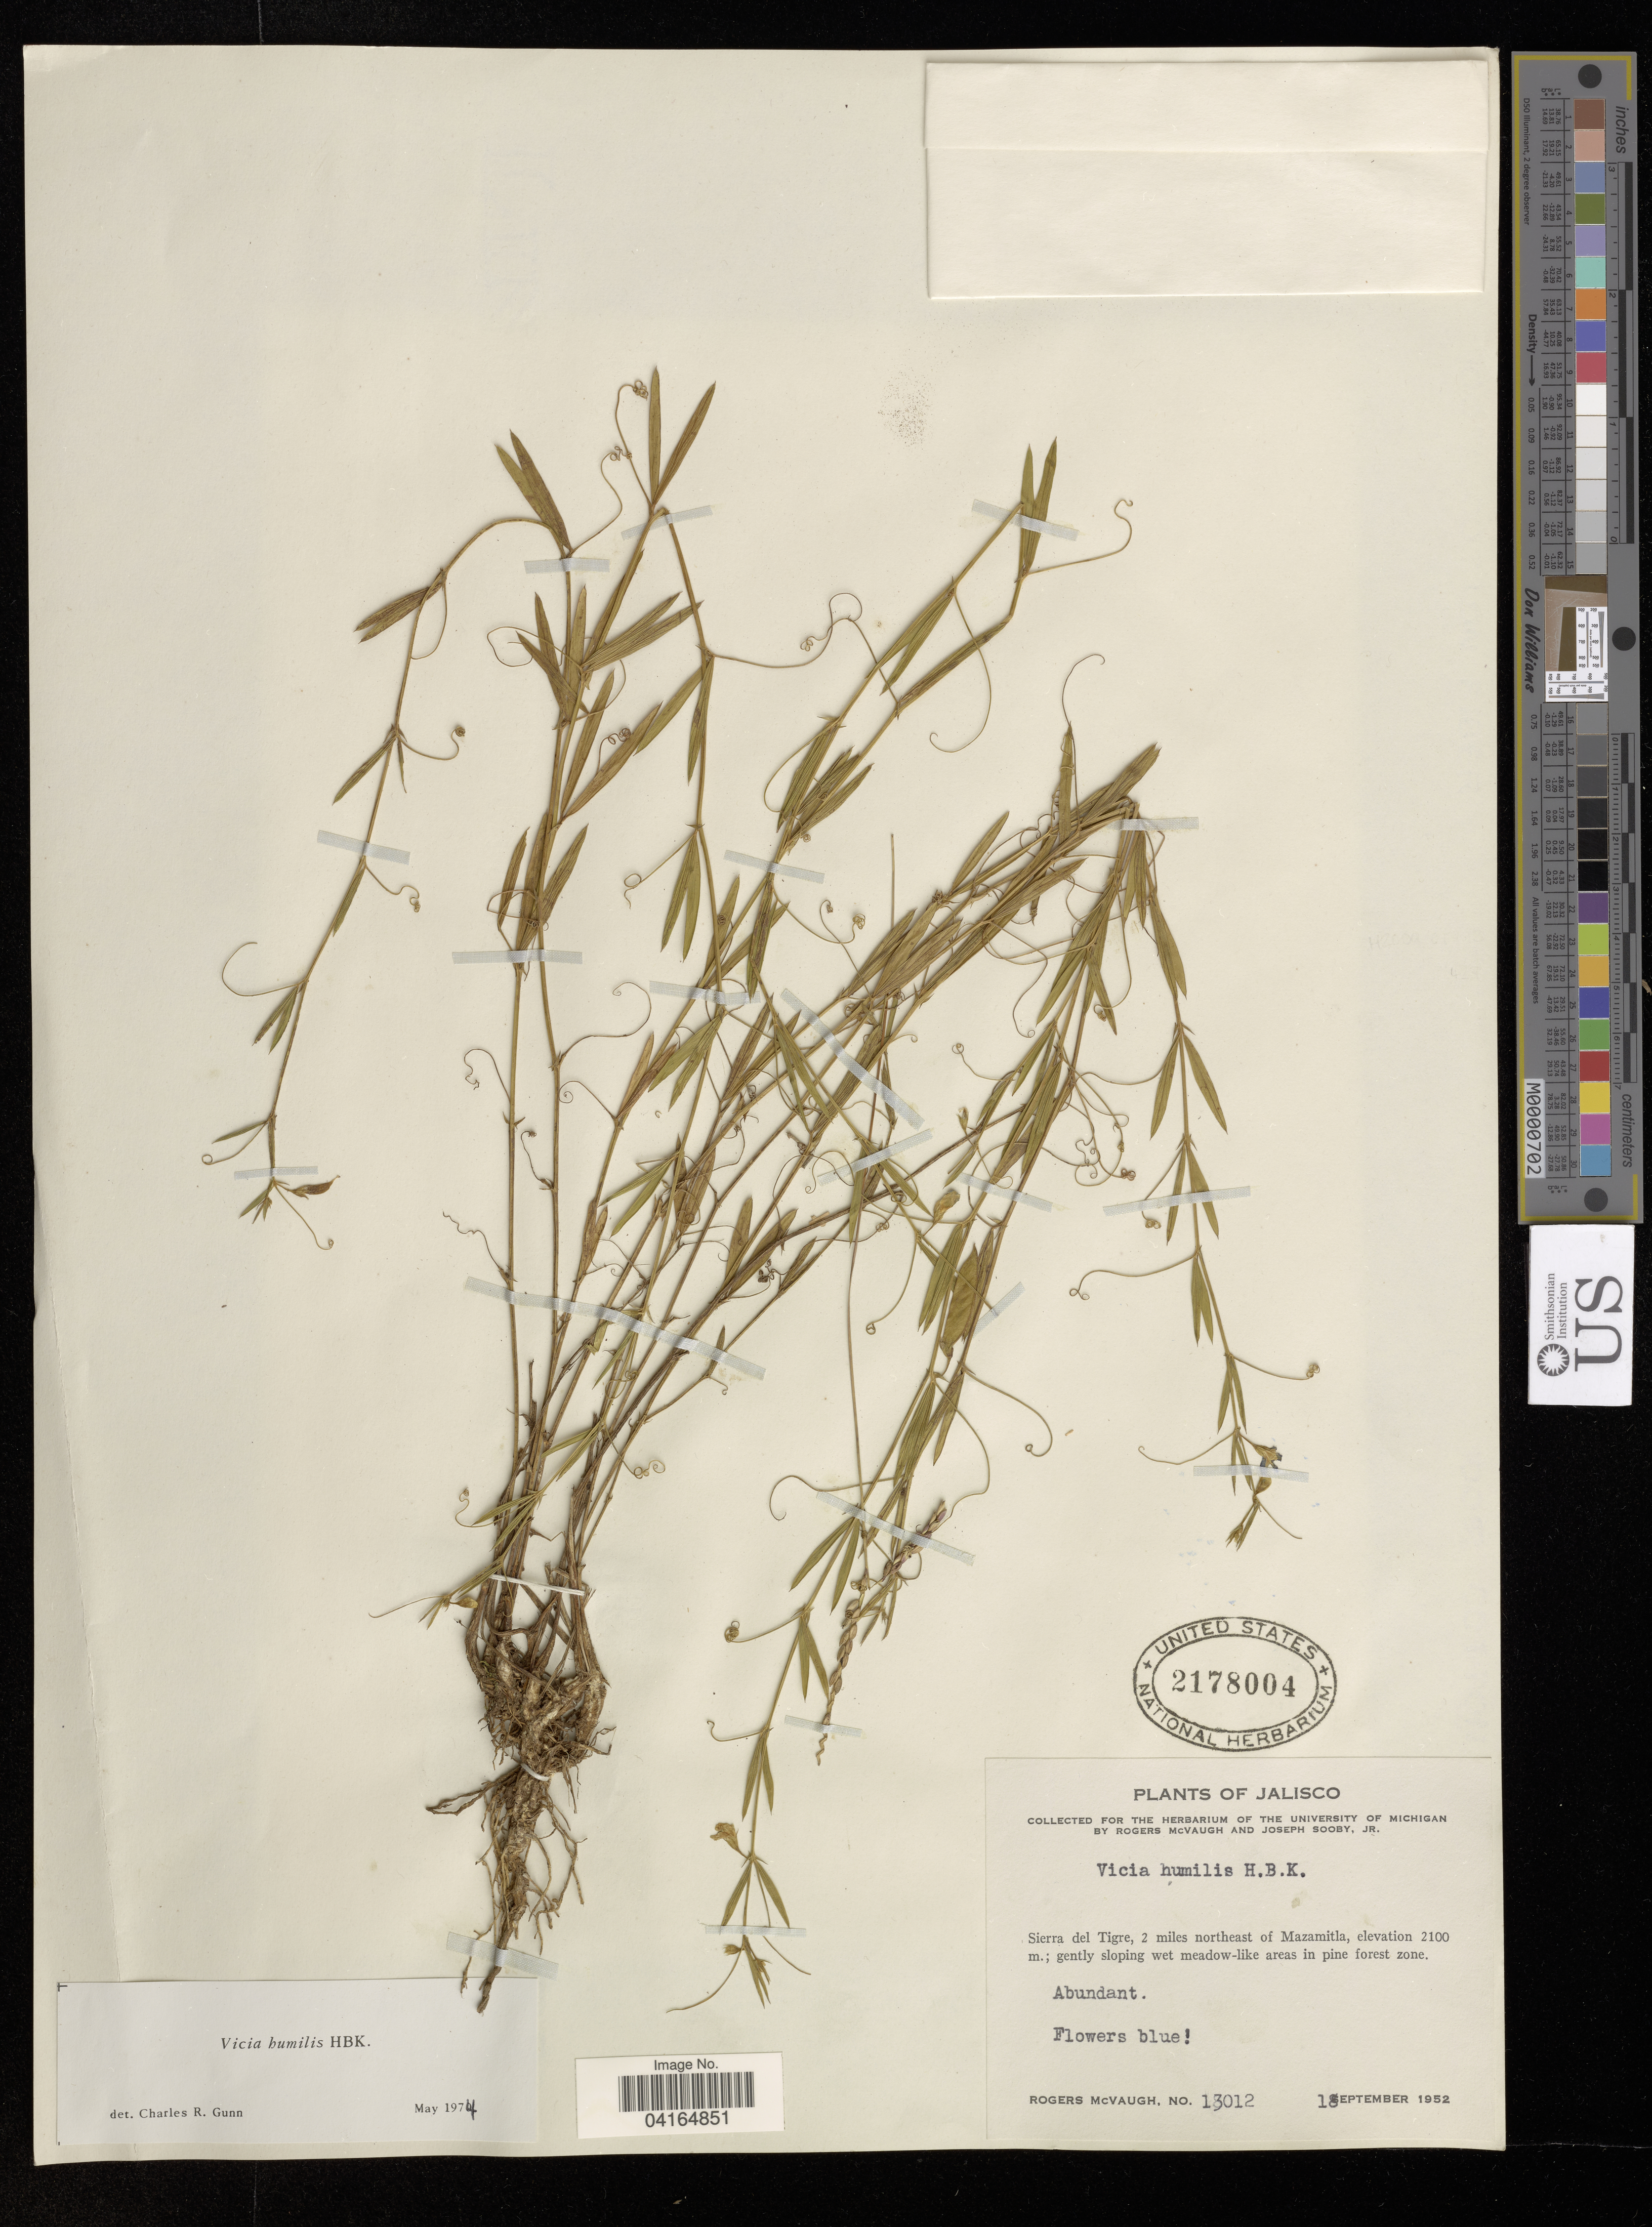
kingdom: Plantae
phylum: Tracheophyta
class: Magnoliopsida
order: Fabales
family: Fabaceae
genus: Vicia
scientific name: Vicia humilis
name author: Kunth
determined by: Hechenleitner, Paulina, RBG Edinburgh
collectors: R. McVaugh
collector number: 13012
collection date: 1952-09-18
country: Mexico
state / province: Jalisco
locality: Sierra del Tigre, 2 miles northeast of Mazamitla.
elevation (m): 2100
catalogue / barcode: US 2178004